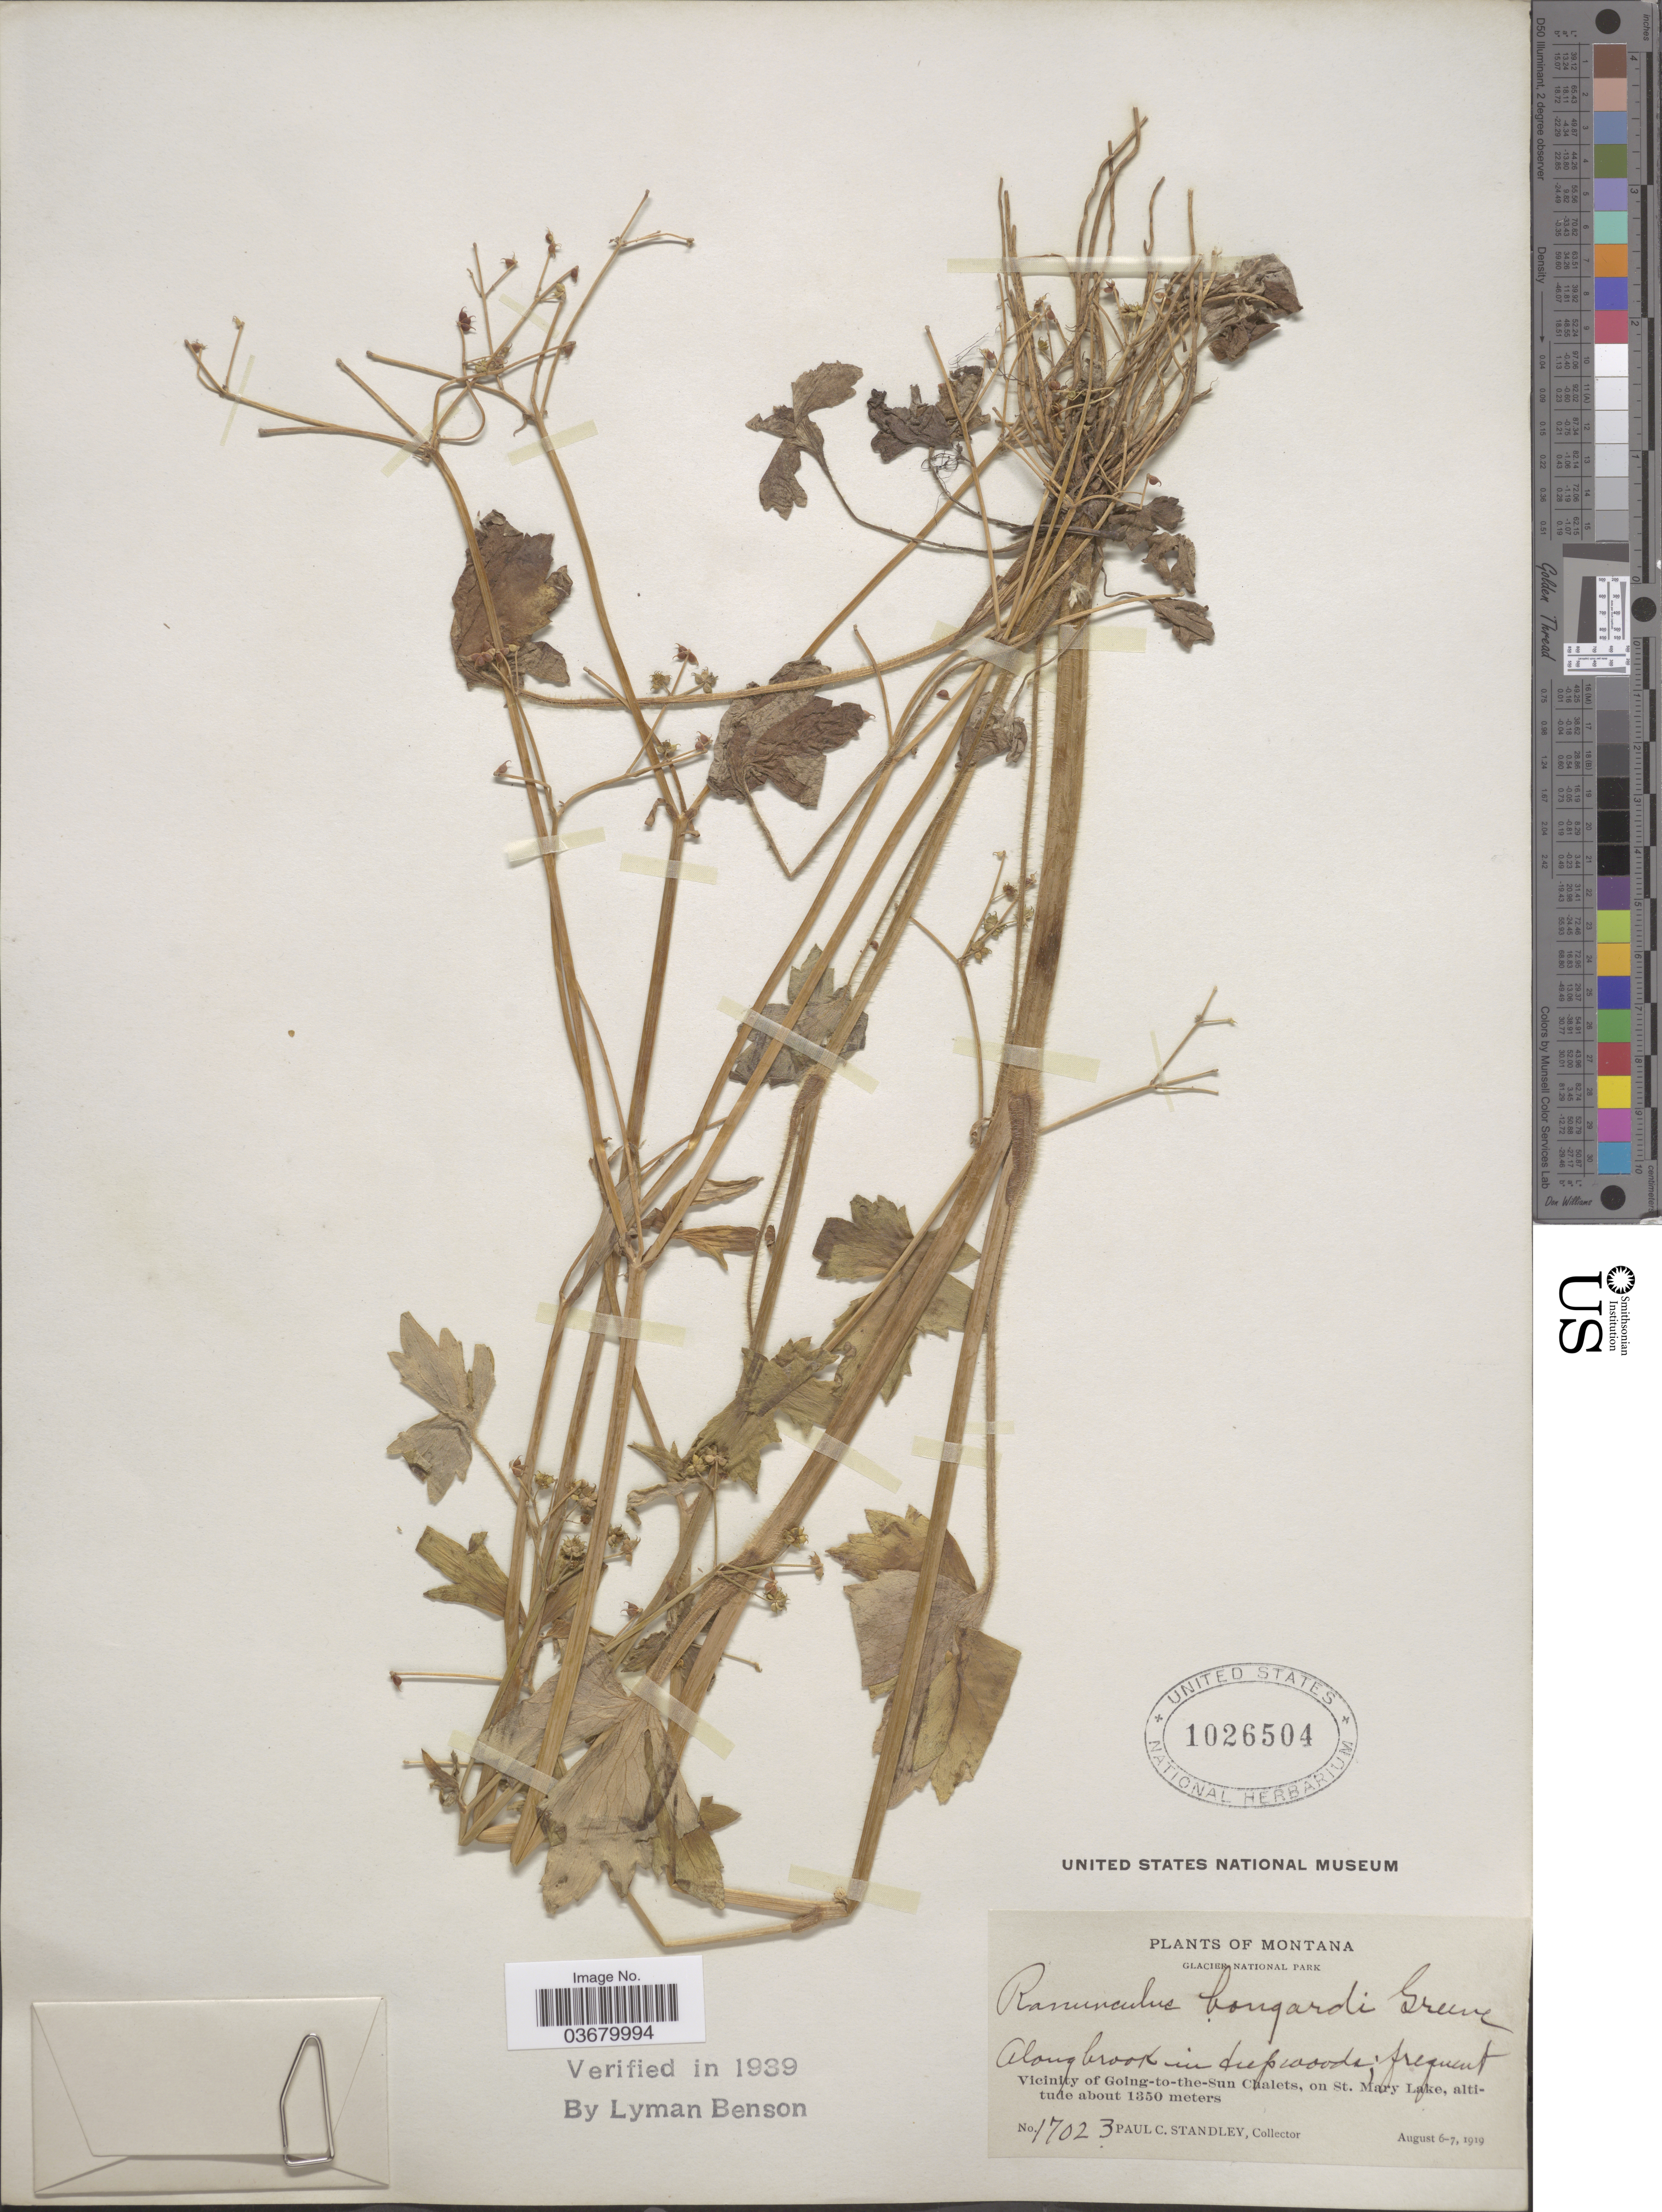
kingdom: Plantae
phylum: Tracheophyta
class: Magnoliopsida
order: Ranunculales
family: Ranunculaceae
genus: Ranunculus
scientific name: Ranunculus bongardii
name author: Greene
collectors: P. C. Standley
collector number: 17023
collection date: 1919-08-06/1919-08-07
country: United States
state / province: Montana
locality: Glacier National Park. Vicinity of Going-to-the-Sun Chalets, on St. Mary Lake.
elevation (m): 1350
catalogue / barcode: US 1026504